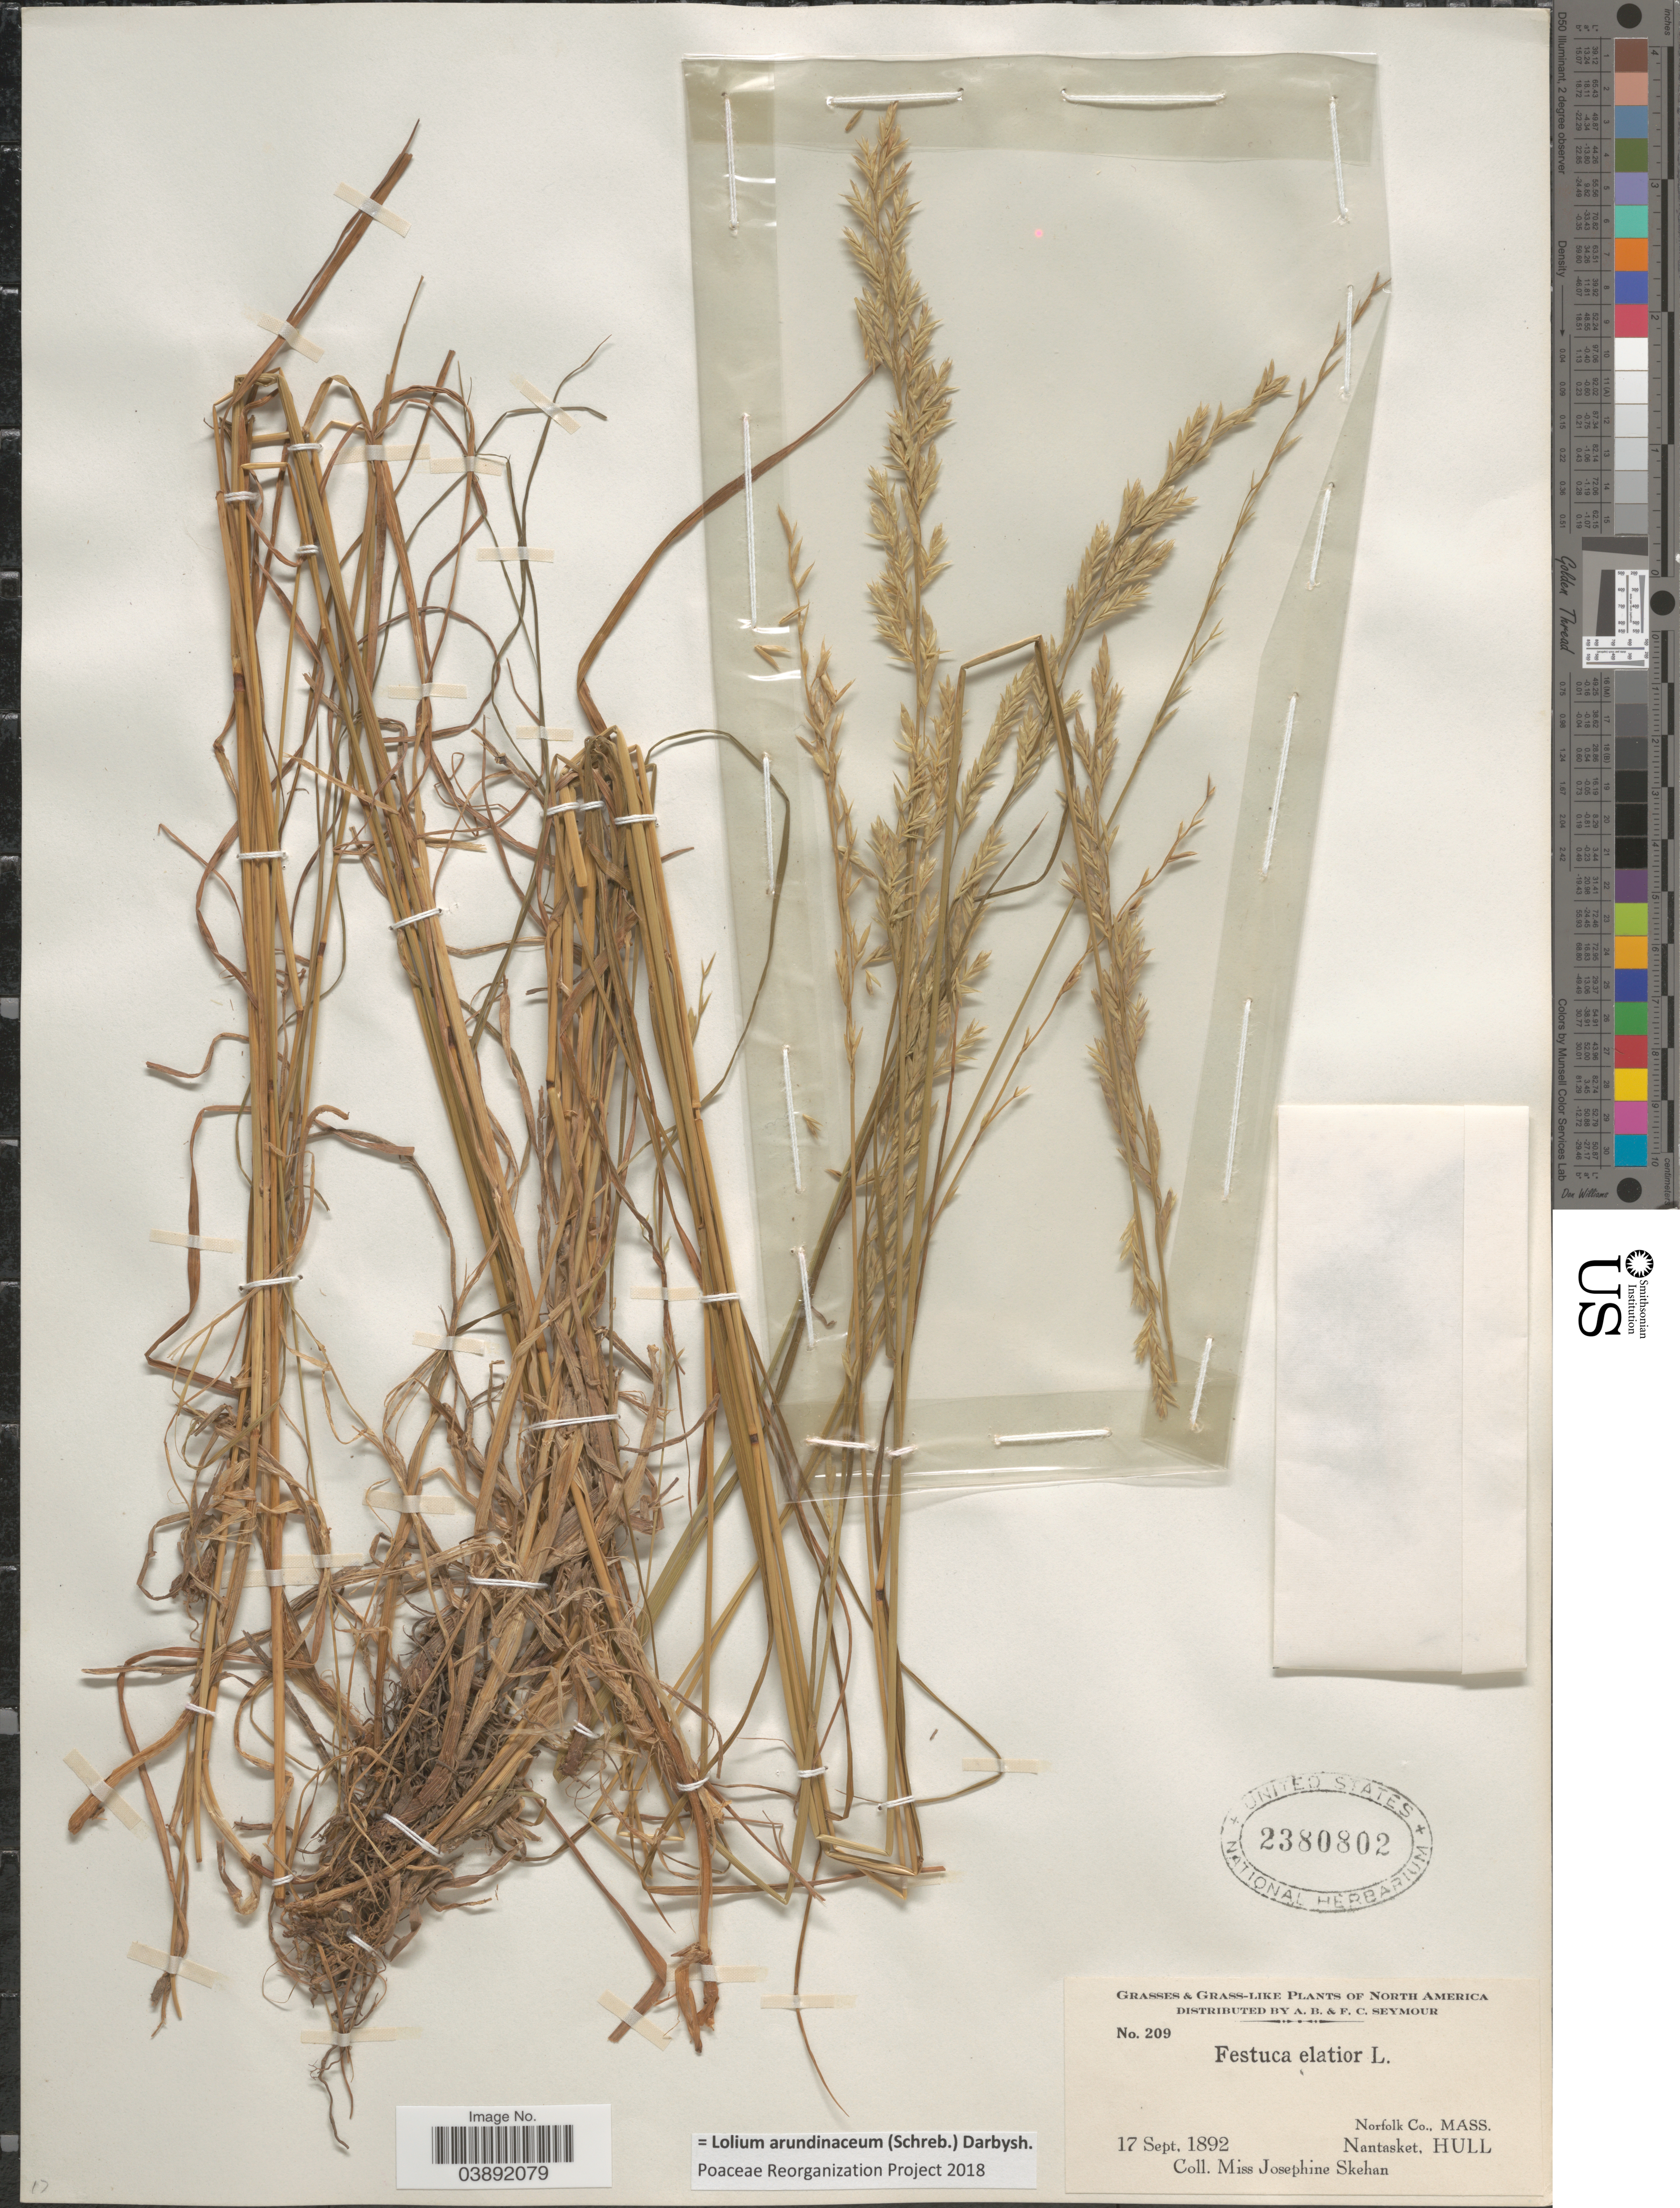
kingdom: Plantae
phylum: Tracheophyta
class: Liliopsida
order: Poales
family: Poaceae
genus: Lolium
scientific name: Lolium arundinaceum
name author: (Schreb.) Darbysh.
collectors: J. Skehan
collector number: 209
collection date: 1892-09-17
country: United States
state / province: Massachusetts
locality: Norfolk Co., Nantasket, Hull.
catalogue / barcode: US 2380802